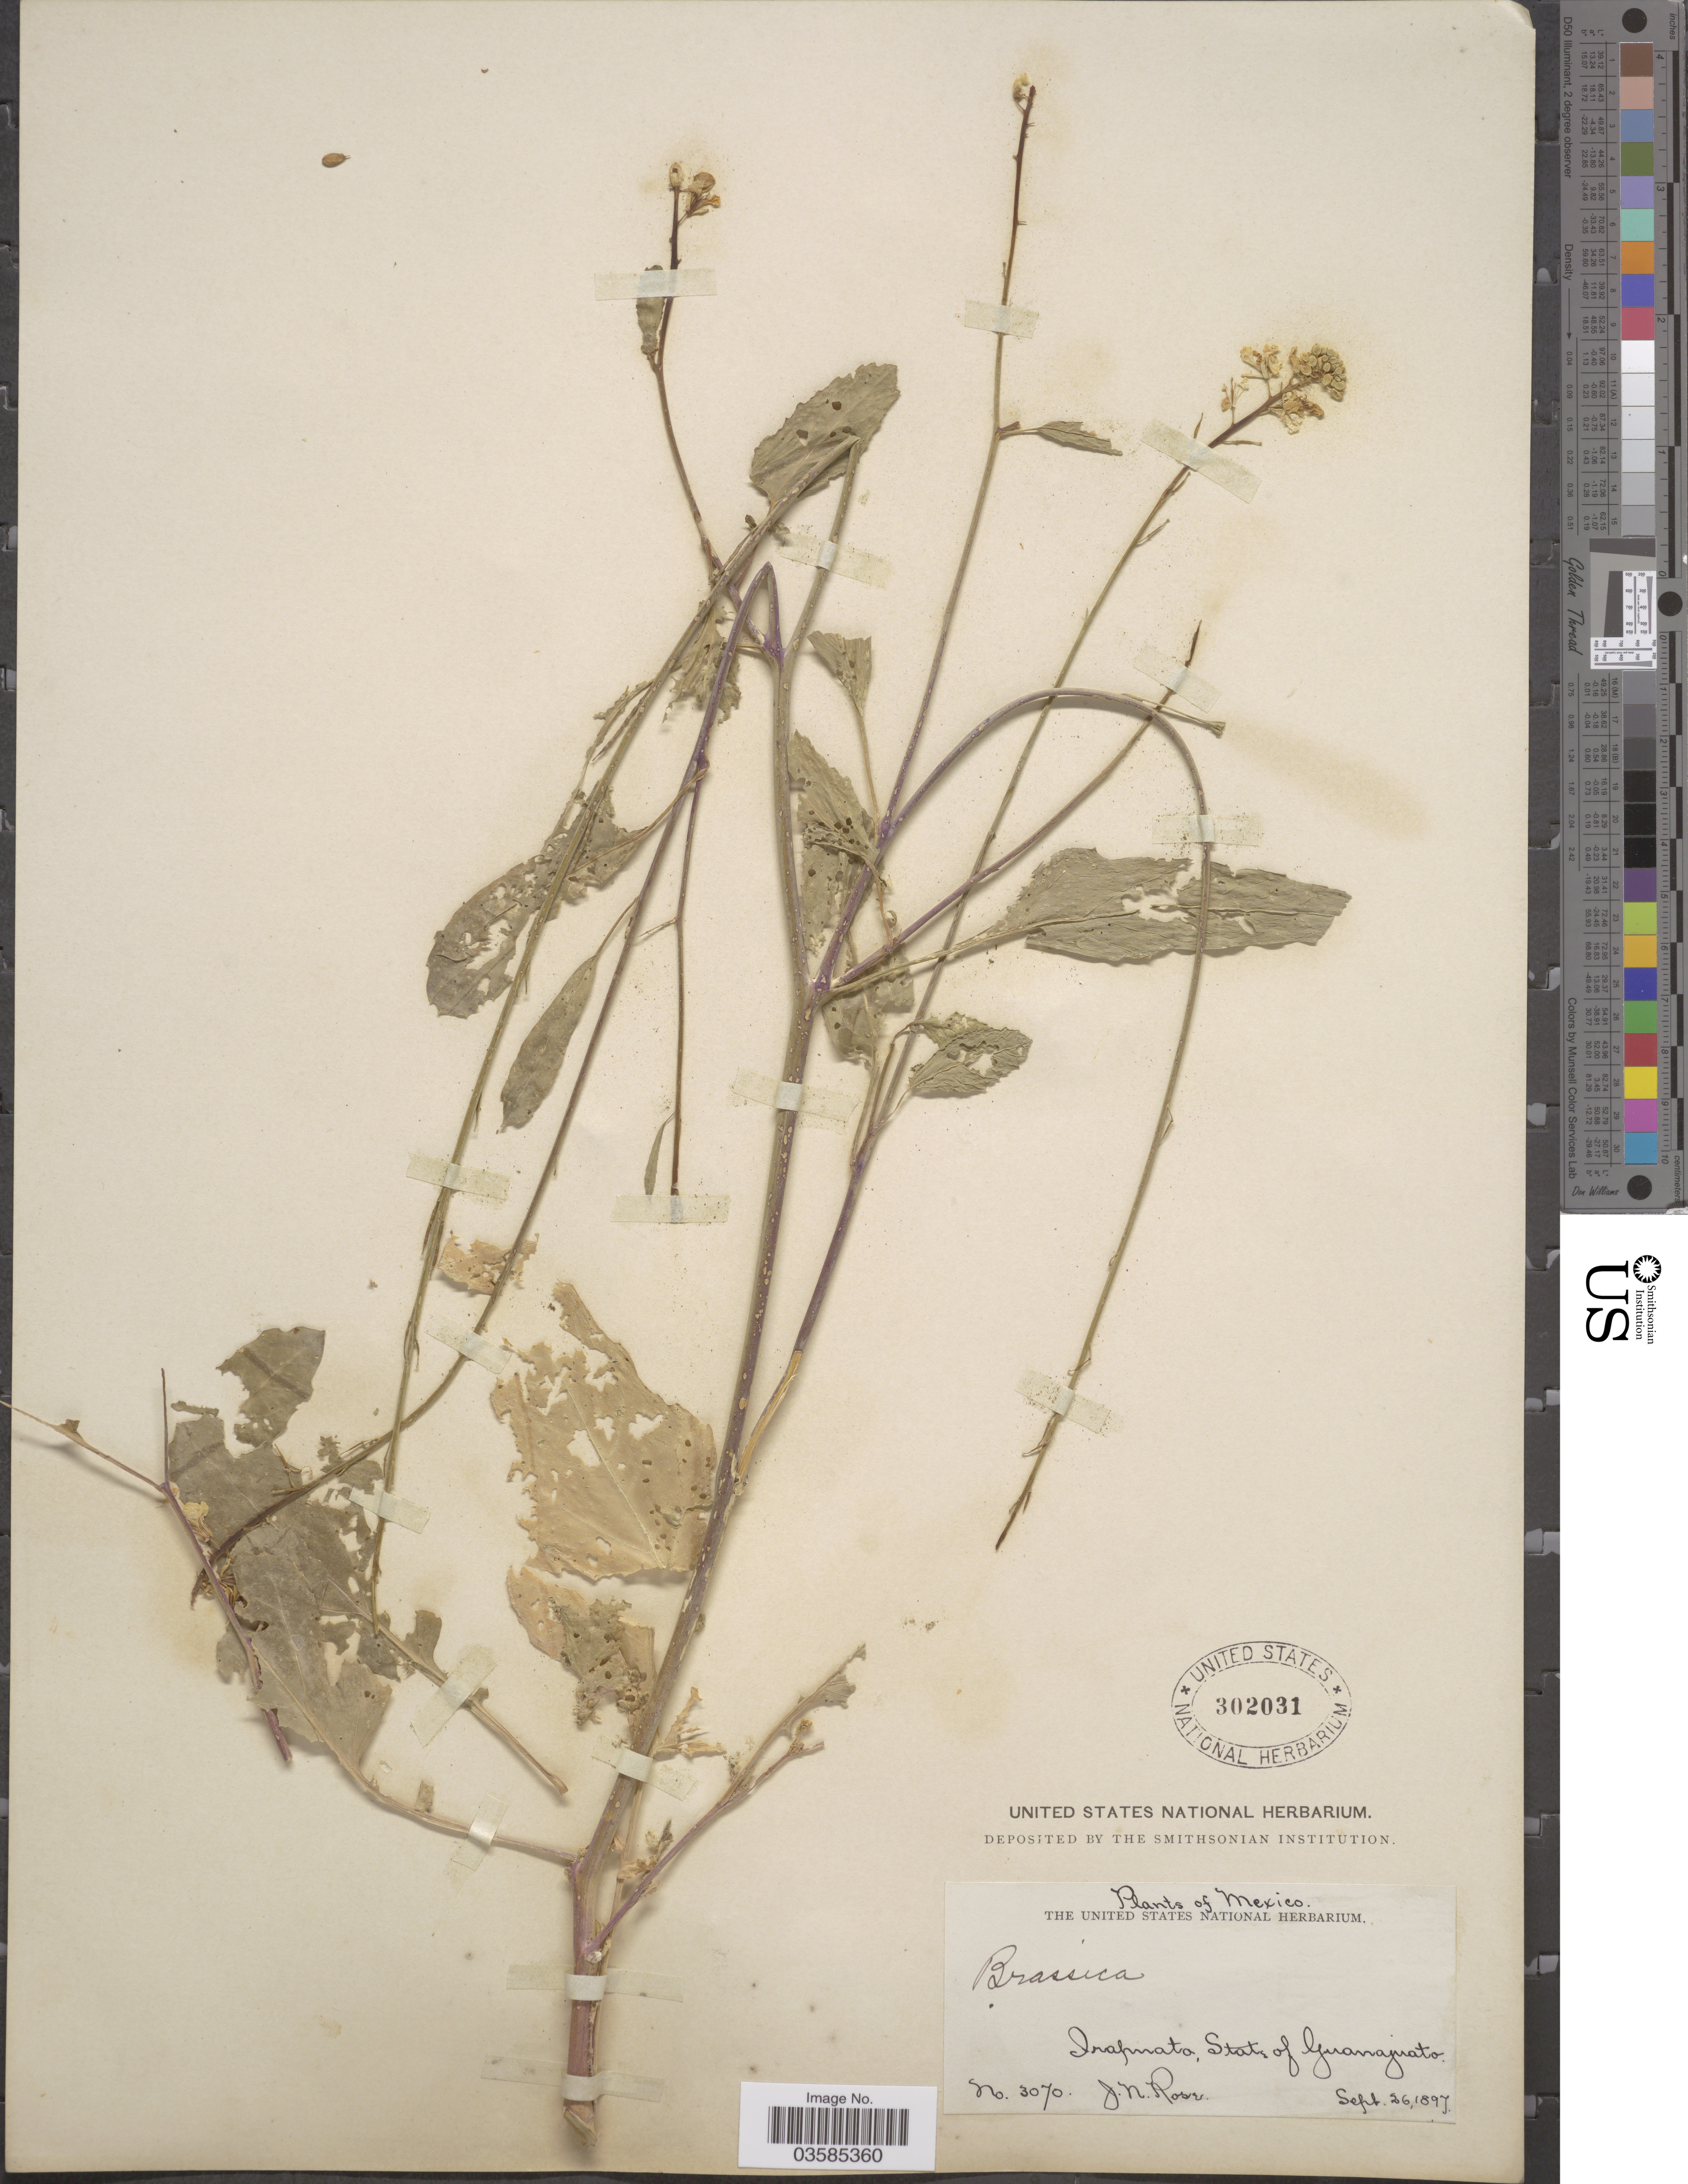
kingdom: Plantae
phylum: Tracheophyta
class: Magnoliopsida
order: Brassicales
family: Brassicaceae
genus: Brassica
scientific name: Brassica nigra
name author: (L.) W.D.J. Koch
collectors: J. N. Rose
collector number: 3070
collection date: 1897-09-26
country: Mexico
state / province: Guanajuato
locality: Irapuato .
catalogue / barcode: US 302031